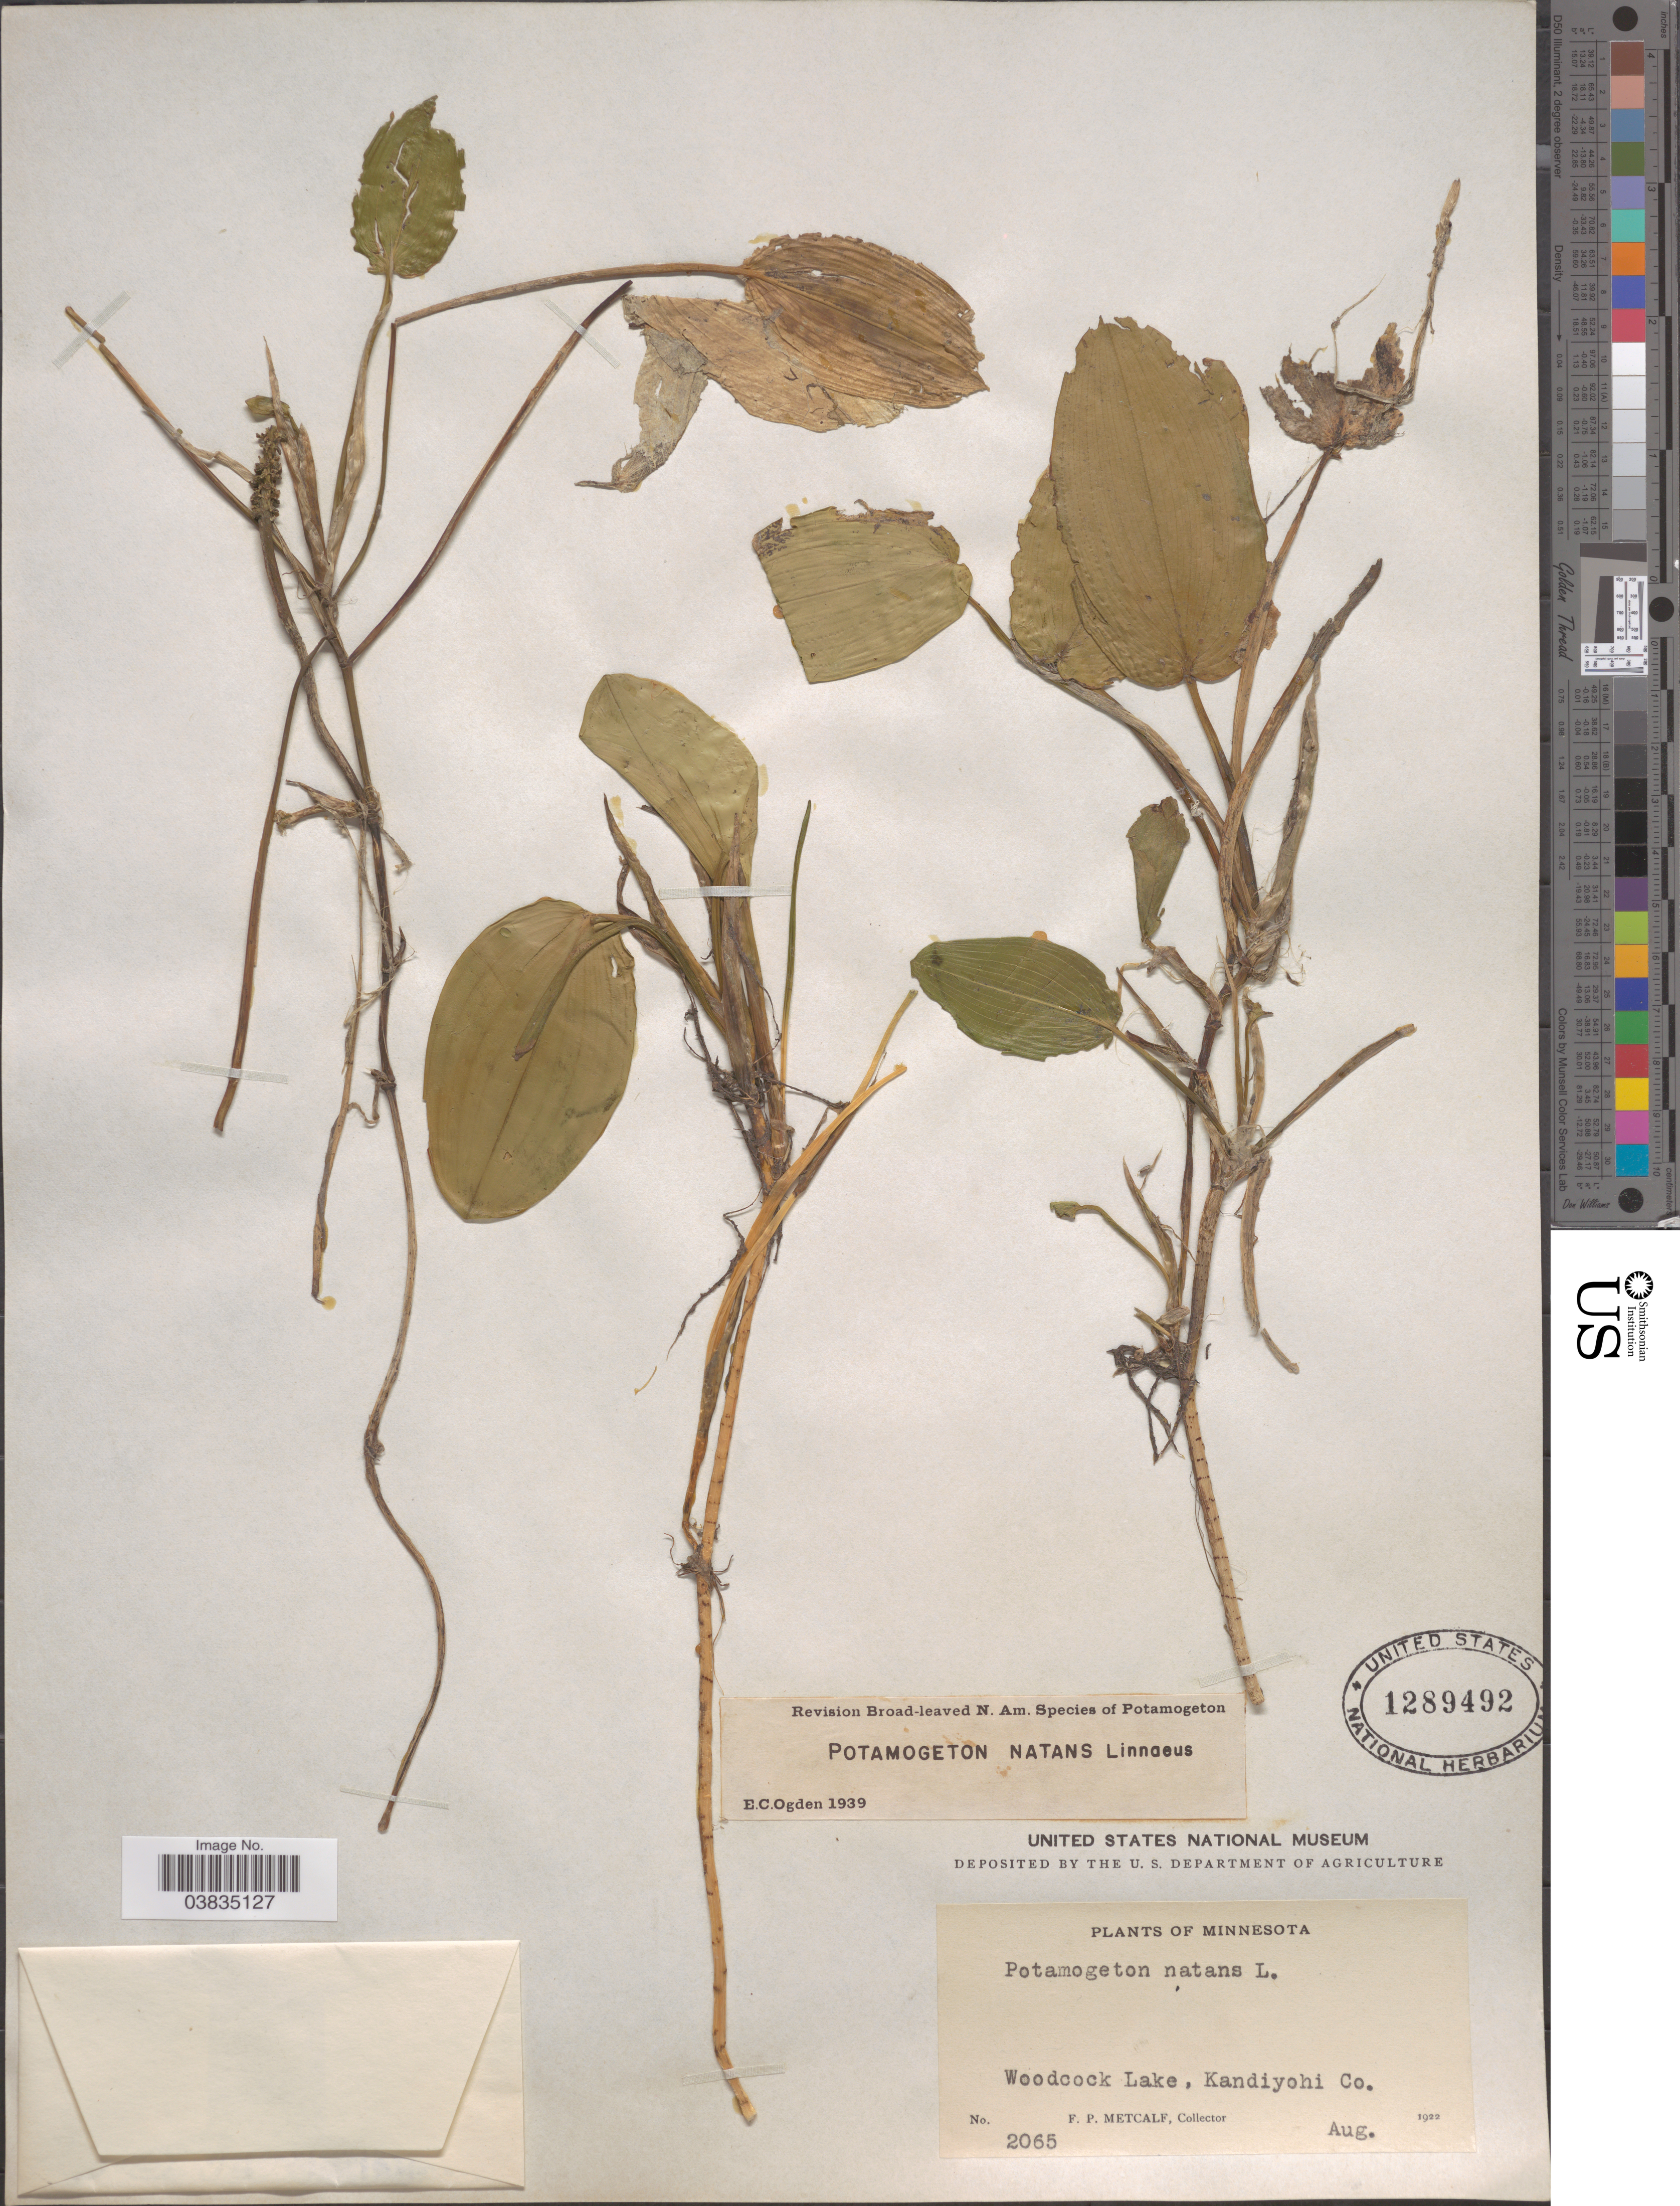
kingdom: Plantae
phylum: Tracheophyta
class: Liliopsida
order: Alismatales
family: Potamogetonaceae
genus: Potamogeton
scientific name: Potamogeton natans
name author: L.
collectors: F. Metcalf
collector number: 2065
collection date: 1922-08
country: United States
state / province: Minnesota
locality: Woodcock Lake, Kandiyohi Co.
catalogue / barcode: US 1289492